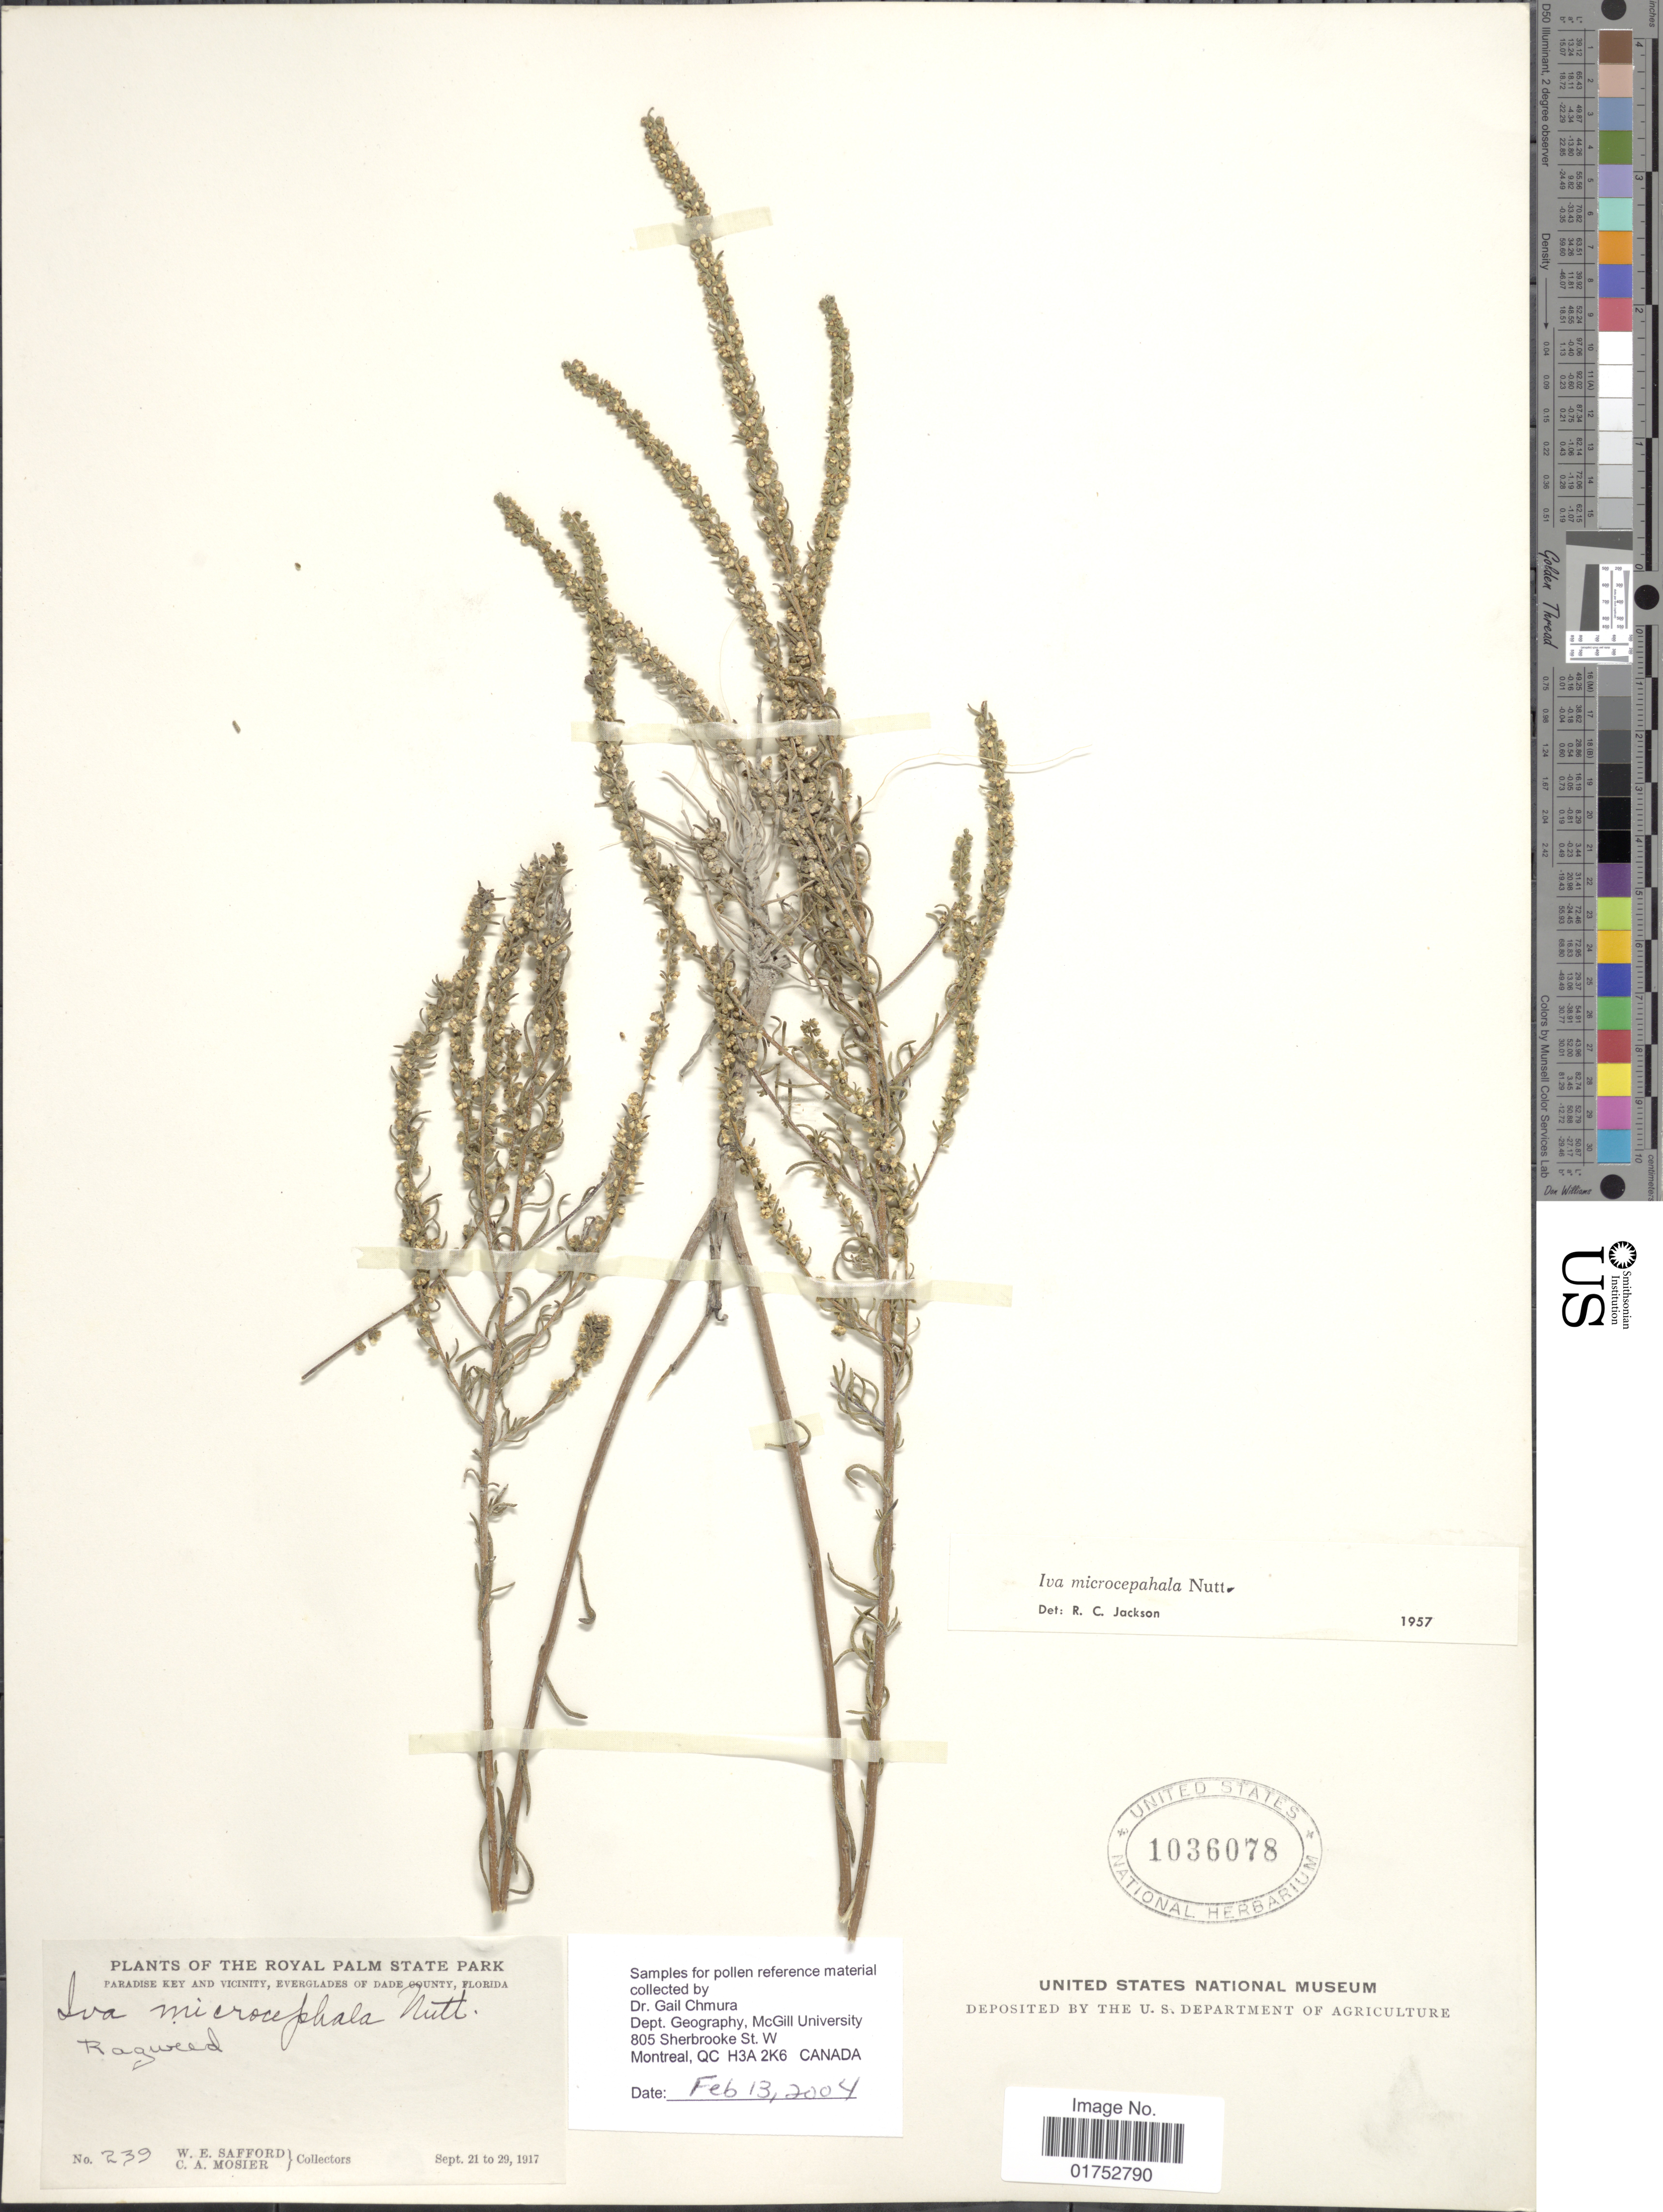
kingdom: Plantae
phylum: Tracheophyta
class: Magnoliopsida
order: Asterales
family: Asteraceae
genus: Iva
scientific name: Iva microcephala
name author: Nutt.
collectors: W. E. Safford & C. A. Mosier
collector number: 239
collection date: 1917-09-21/1917-09-29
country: United States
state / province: Florida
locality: The Royal Palm State Park, Paradise Key and Vicinity, Everglades of Dade County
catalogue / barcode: US 1036078